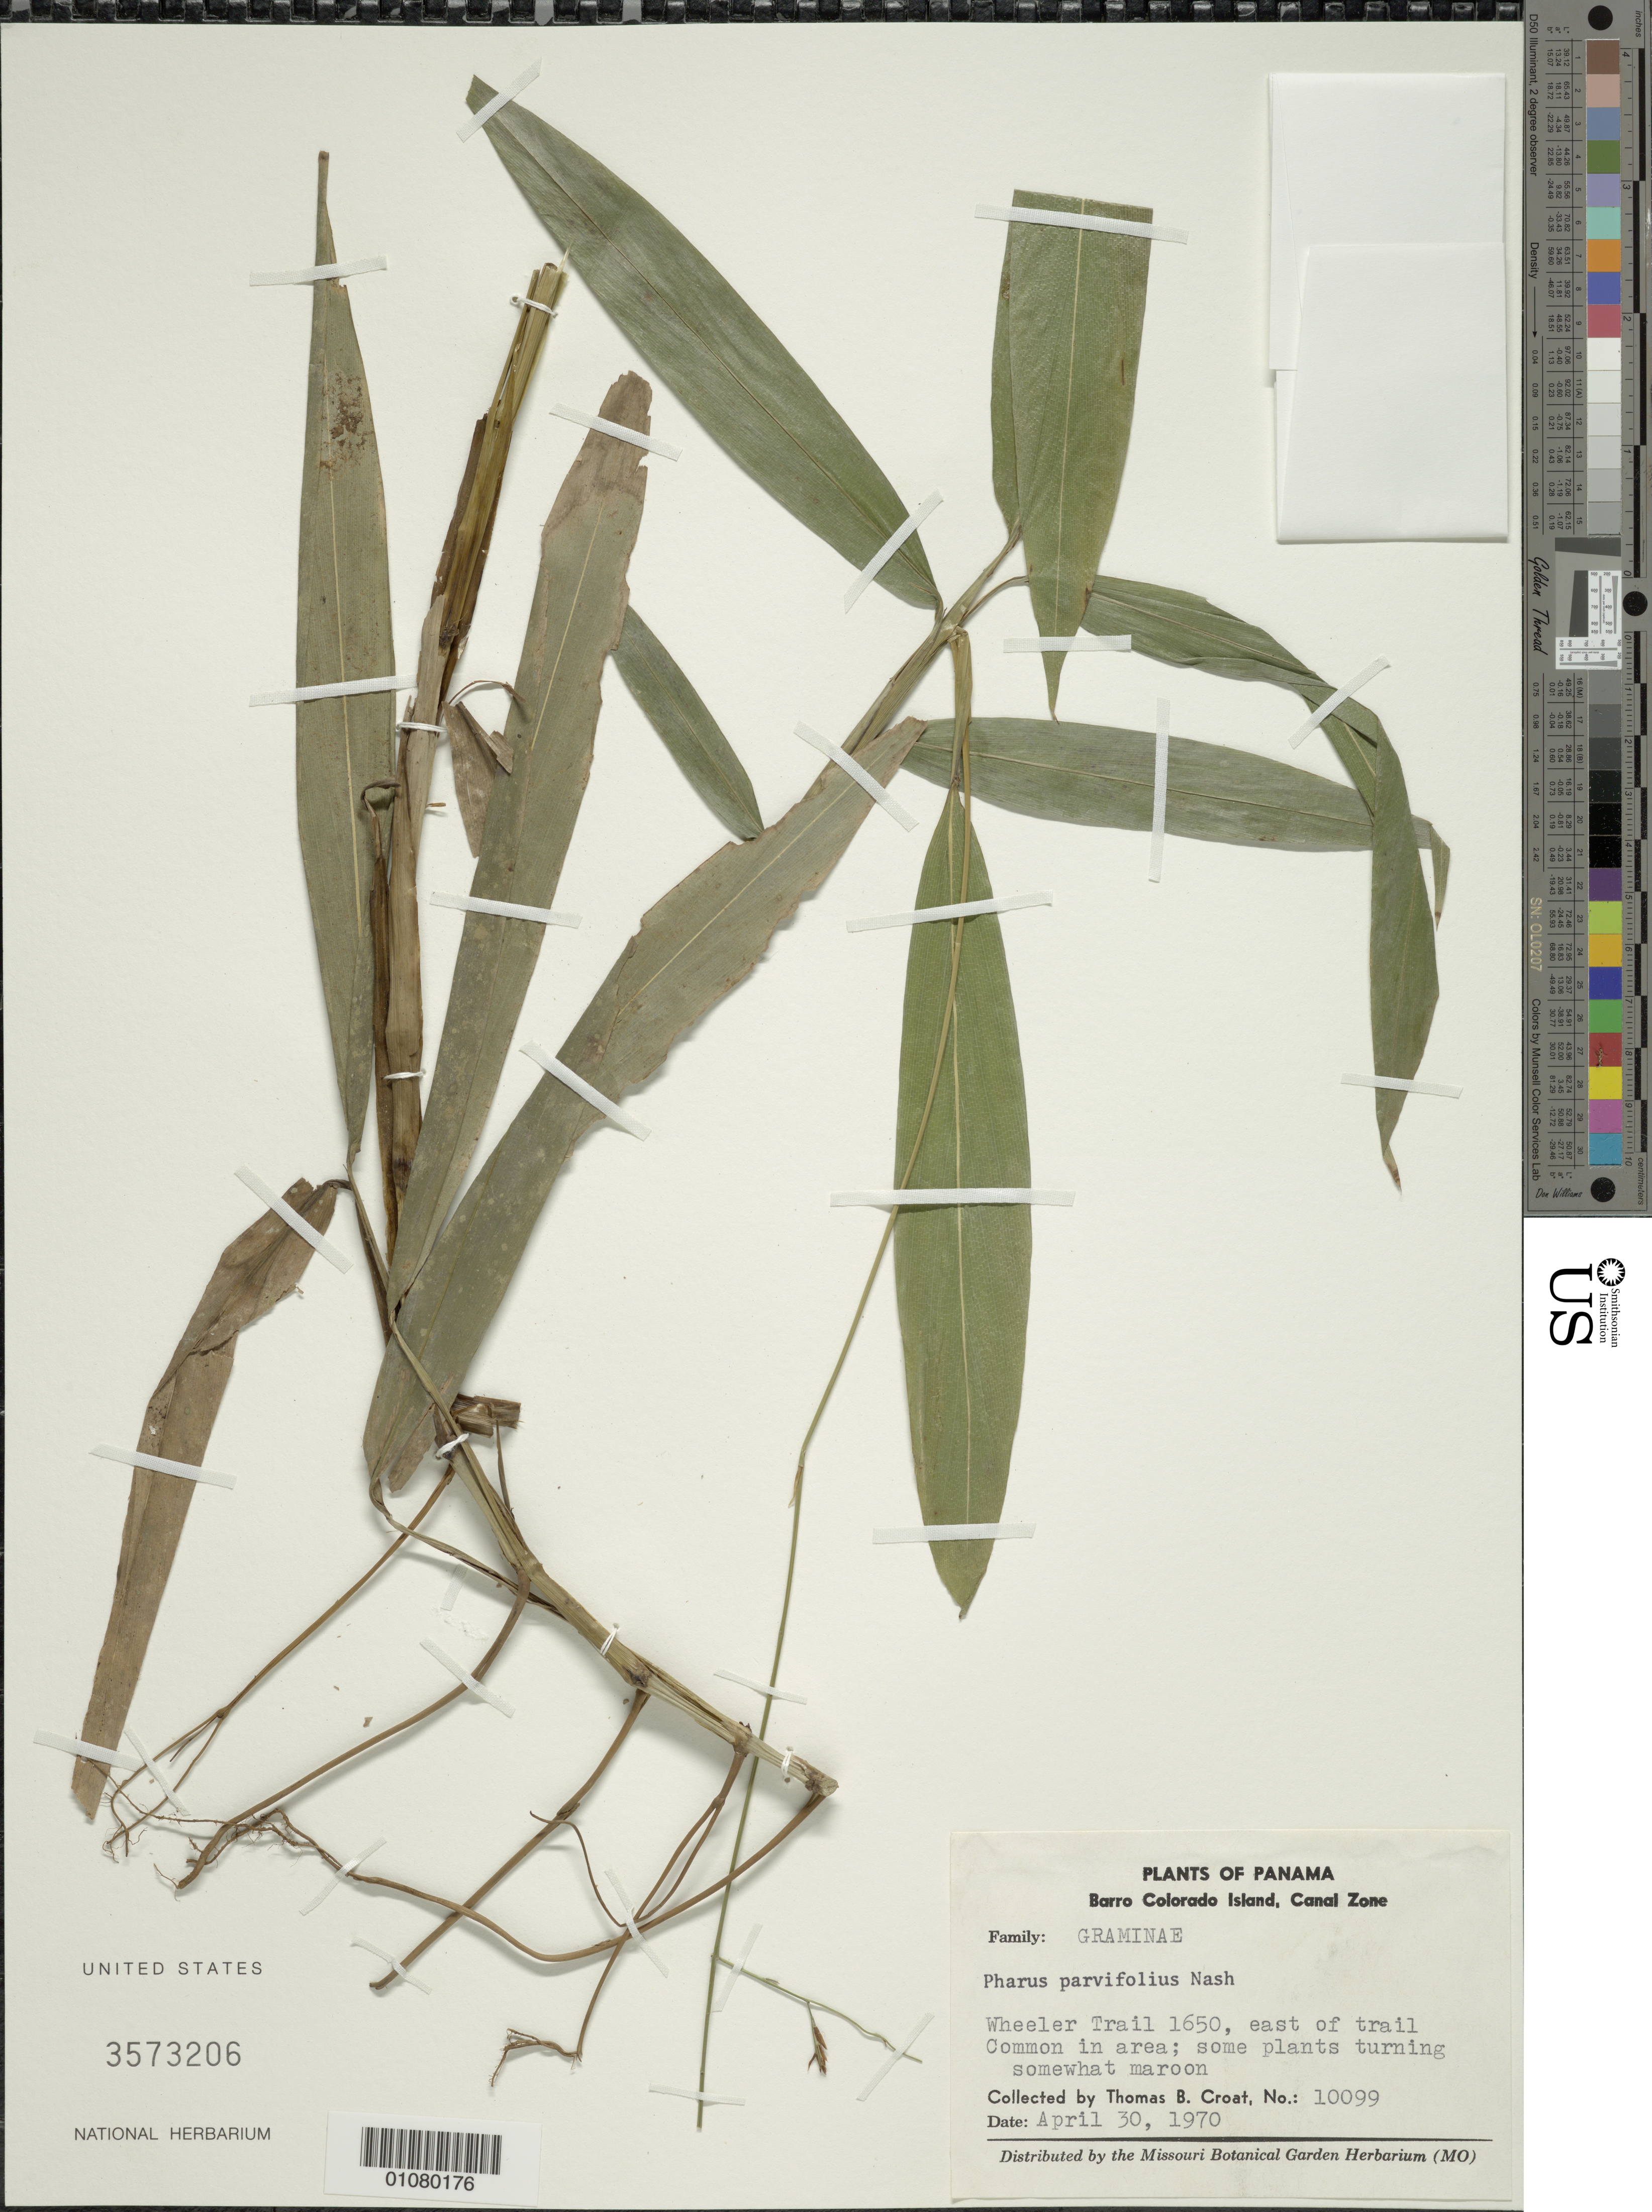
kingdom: Plantae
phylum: Tracheophyta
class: Liliopsida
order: Poales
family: Poaceae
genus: Pharus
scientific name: Pharus parvifolius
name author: Nash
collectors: T. B. Croat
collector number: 10099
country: Panama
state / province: Panamá Oeste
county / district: Canal Zone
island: Barro Colorado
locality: Wheeler Trail 1650, E of trail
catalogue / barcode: US 3573206